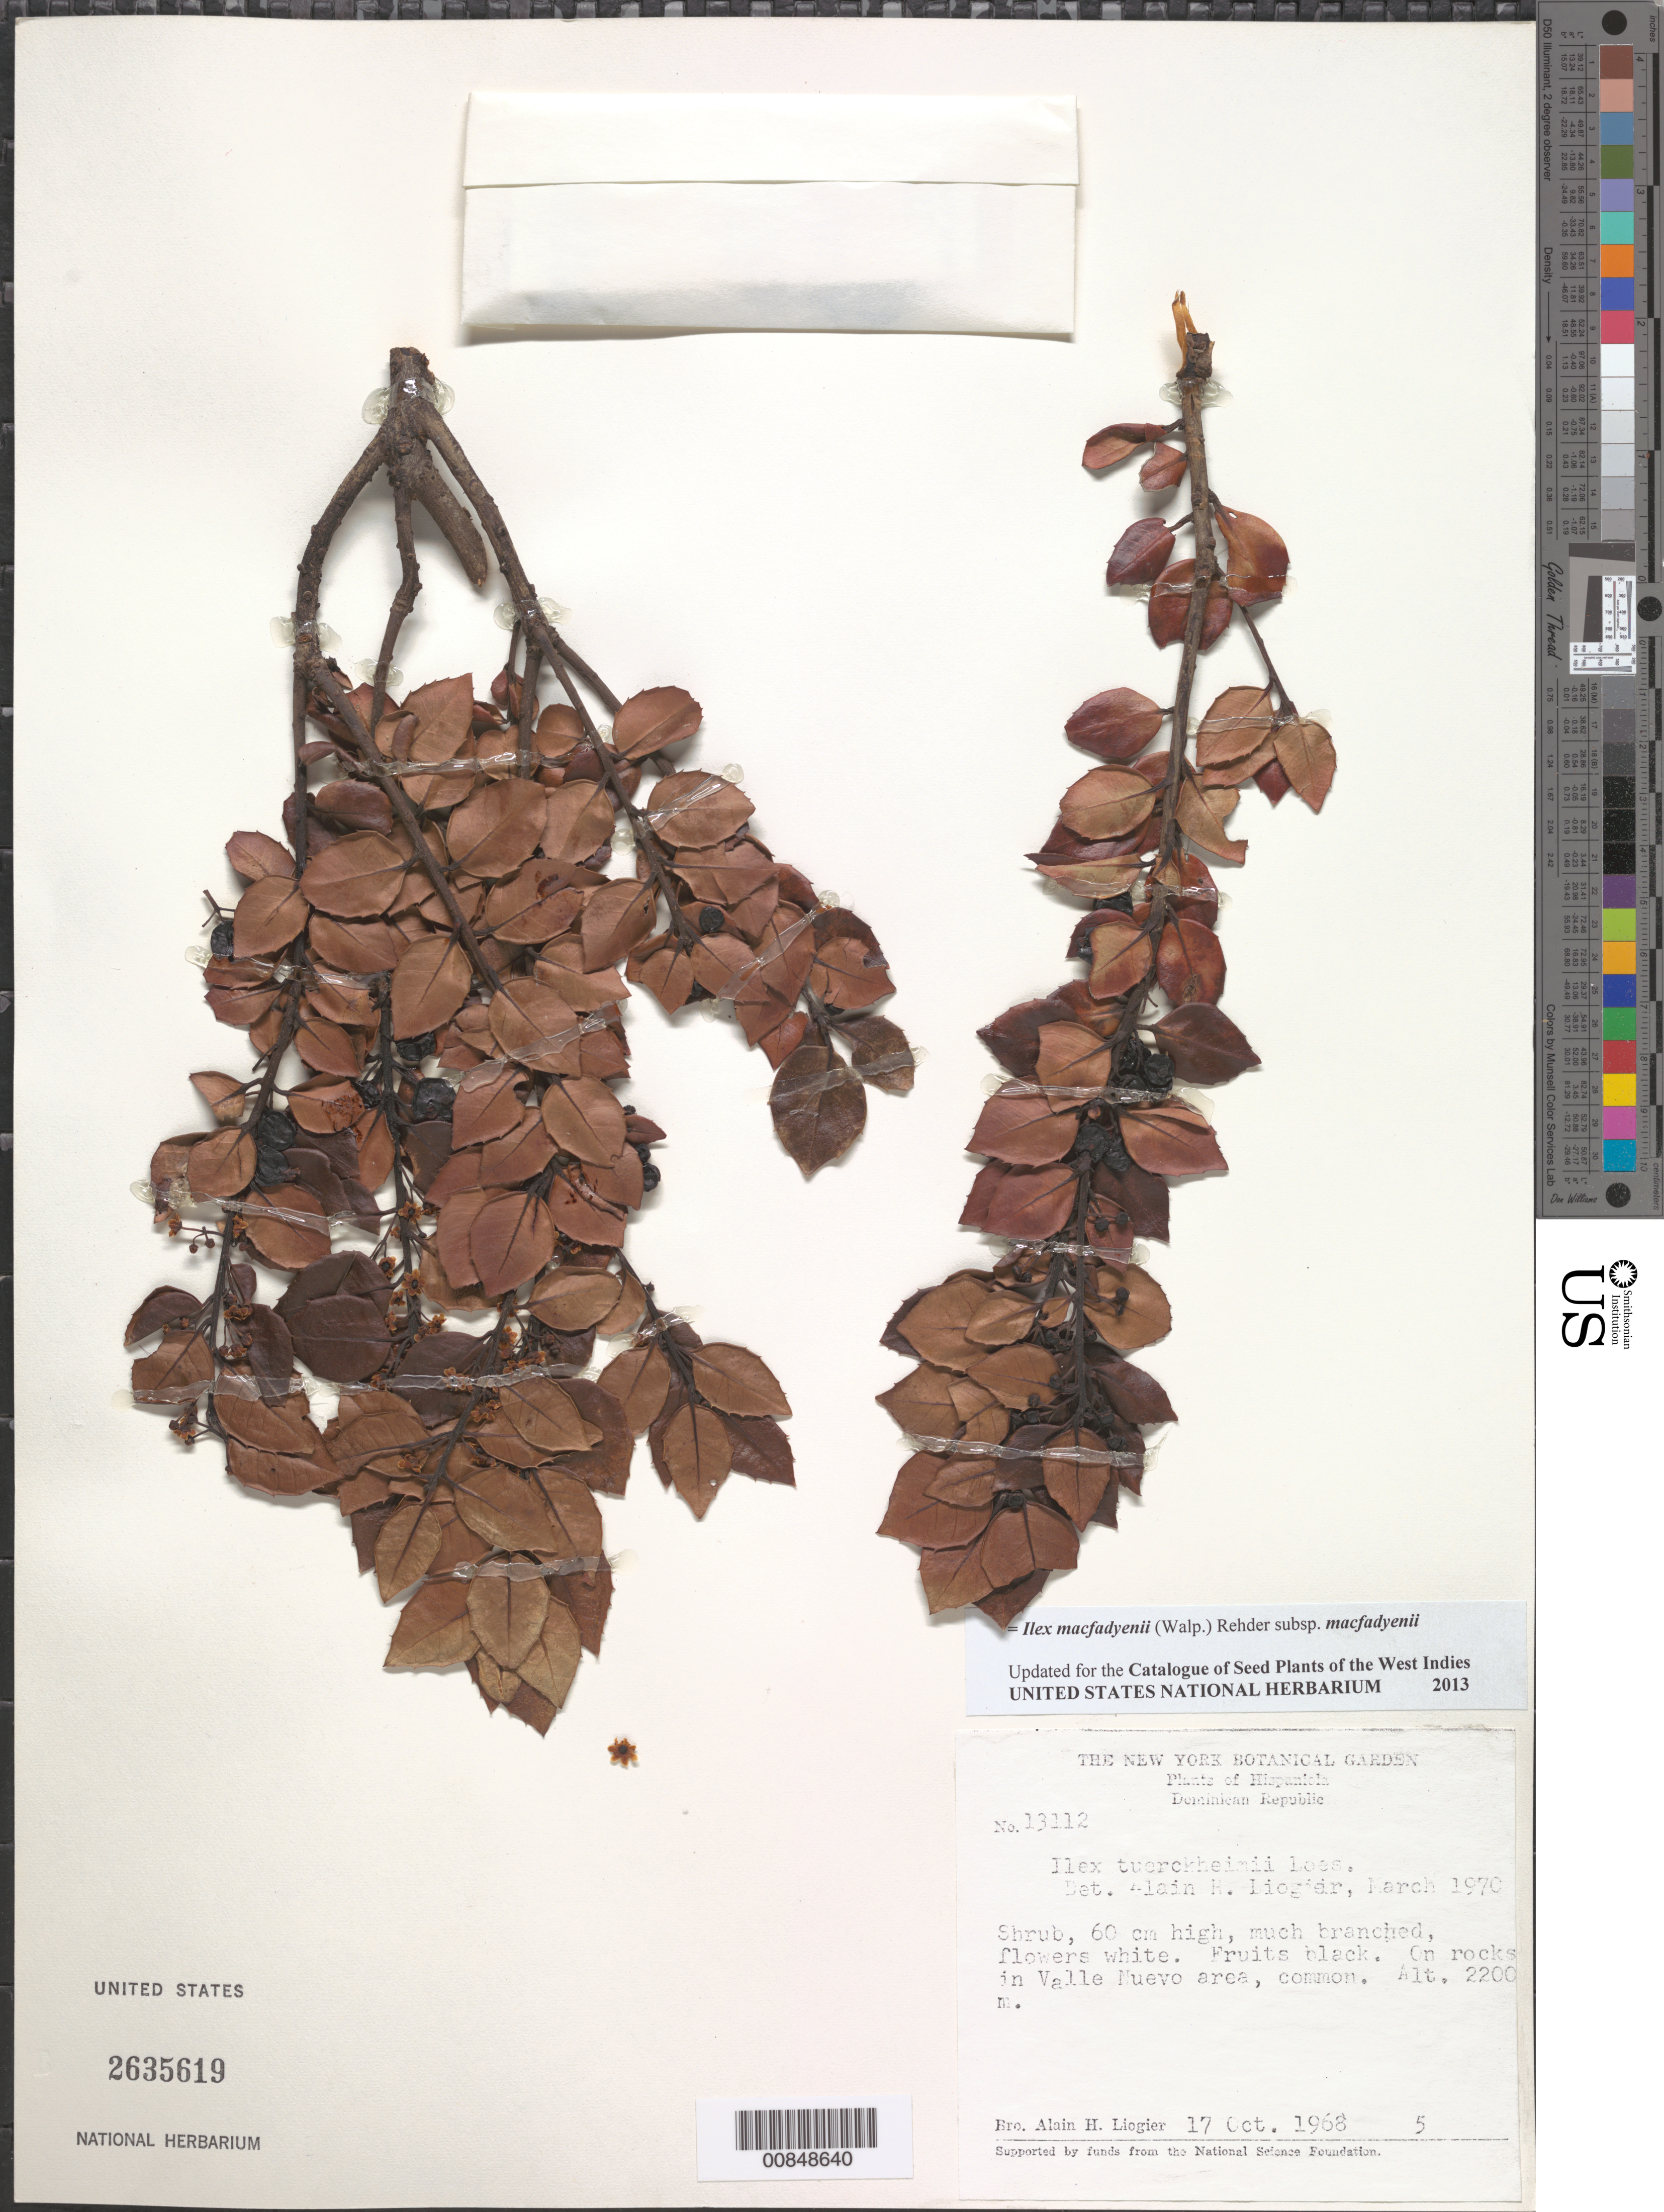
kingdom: Plantae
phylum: Tracheophyta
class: Magnoliopsida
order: Aquifoliales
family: Aquifoliaceae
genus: Ilex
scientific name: Ilex macfadyenii subsp. macfadyenii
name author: (Walp.) Rehder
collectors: A. H. Liogier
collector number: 13112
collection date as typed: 17 Oct 1968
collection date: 1968-10-17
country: Dominican Republic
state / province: La Vega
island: Hispaniola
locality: In Valle Nuevo area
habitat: On rocks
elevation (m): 2200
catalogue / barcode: US 2635619